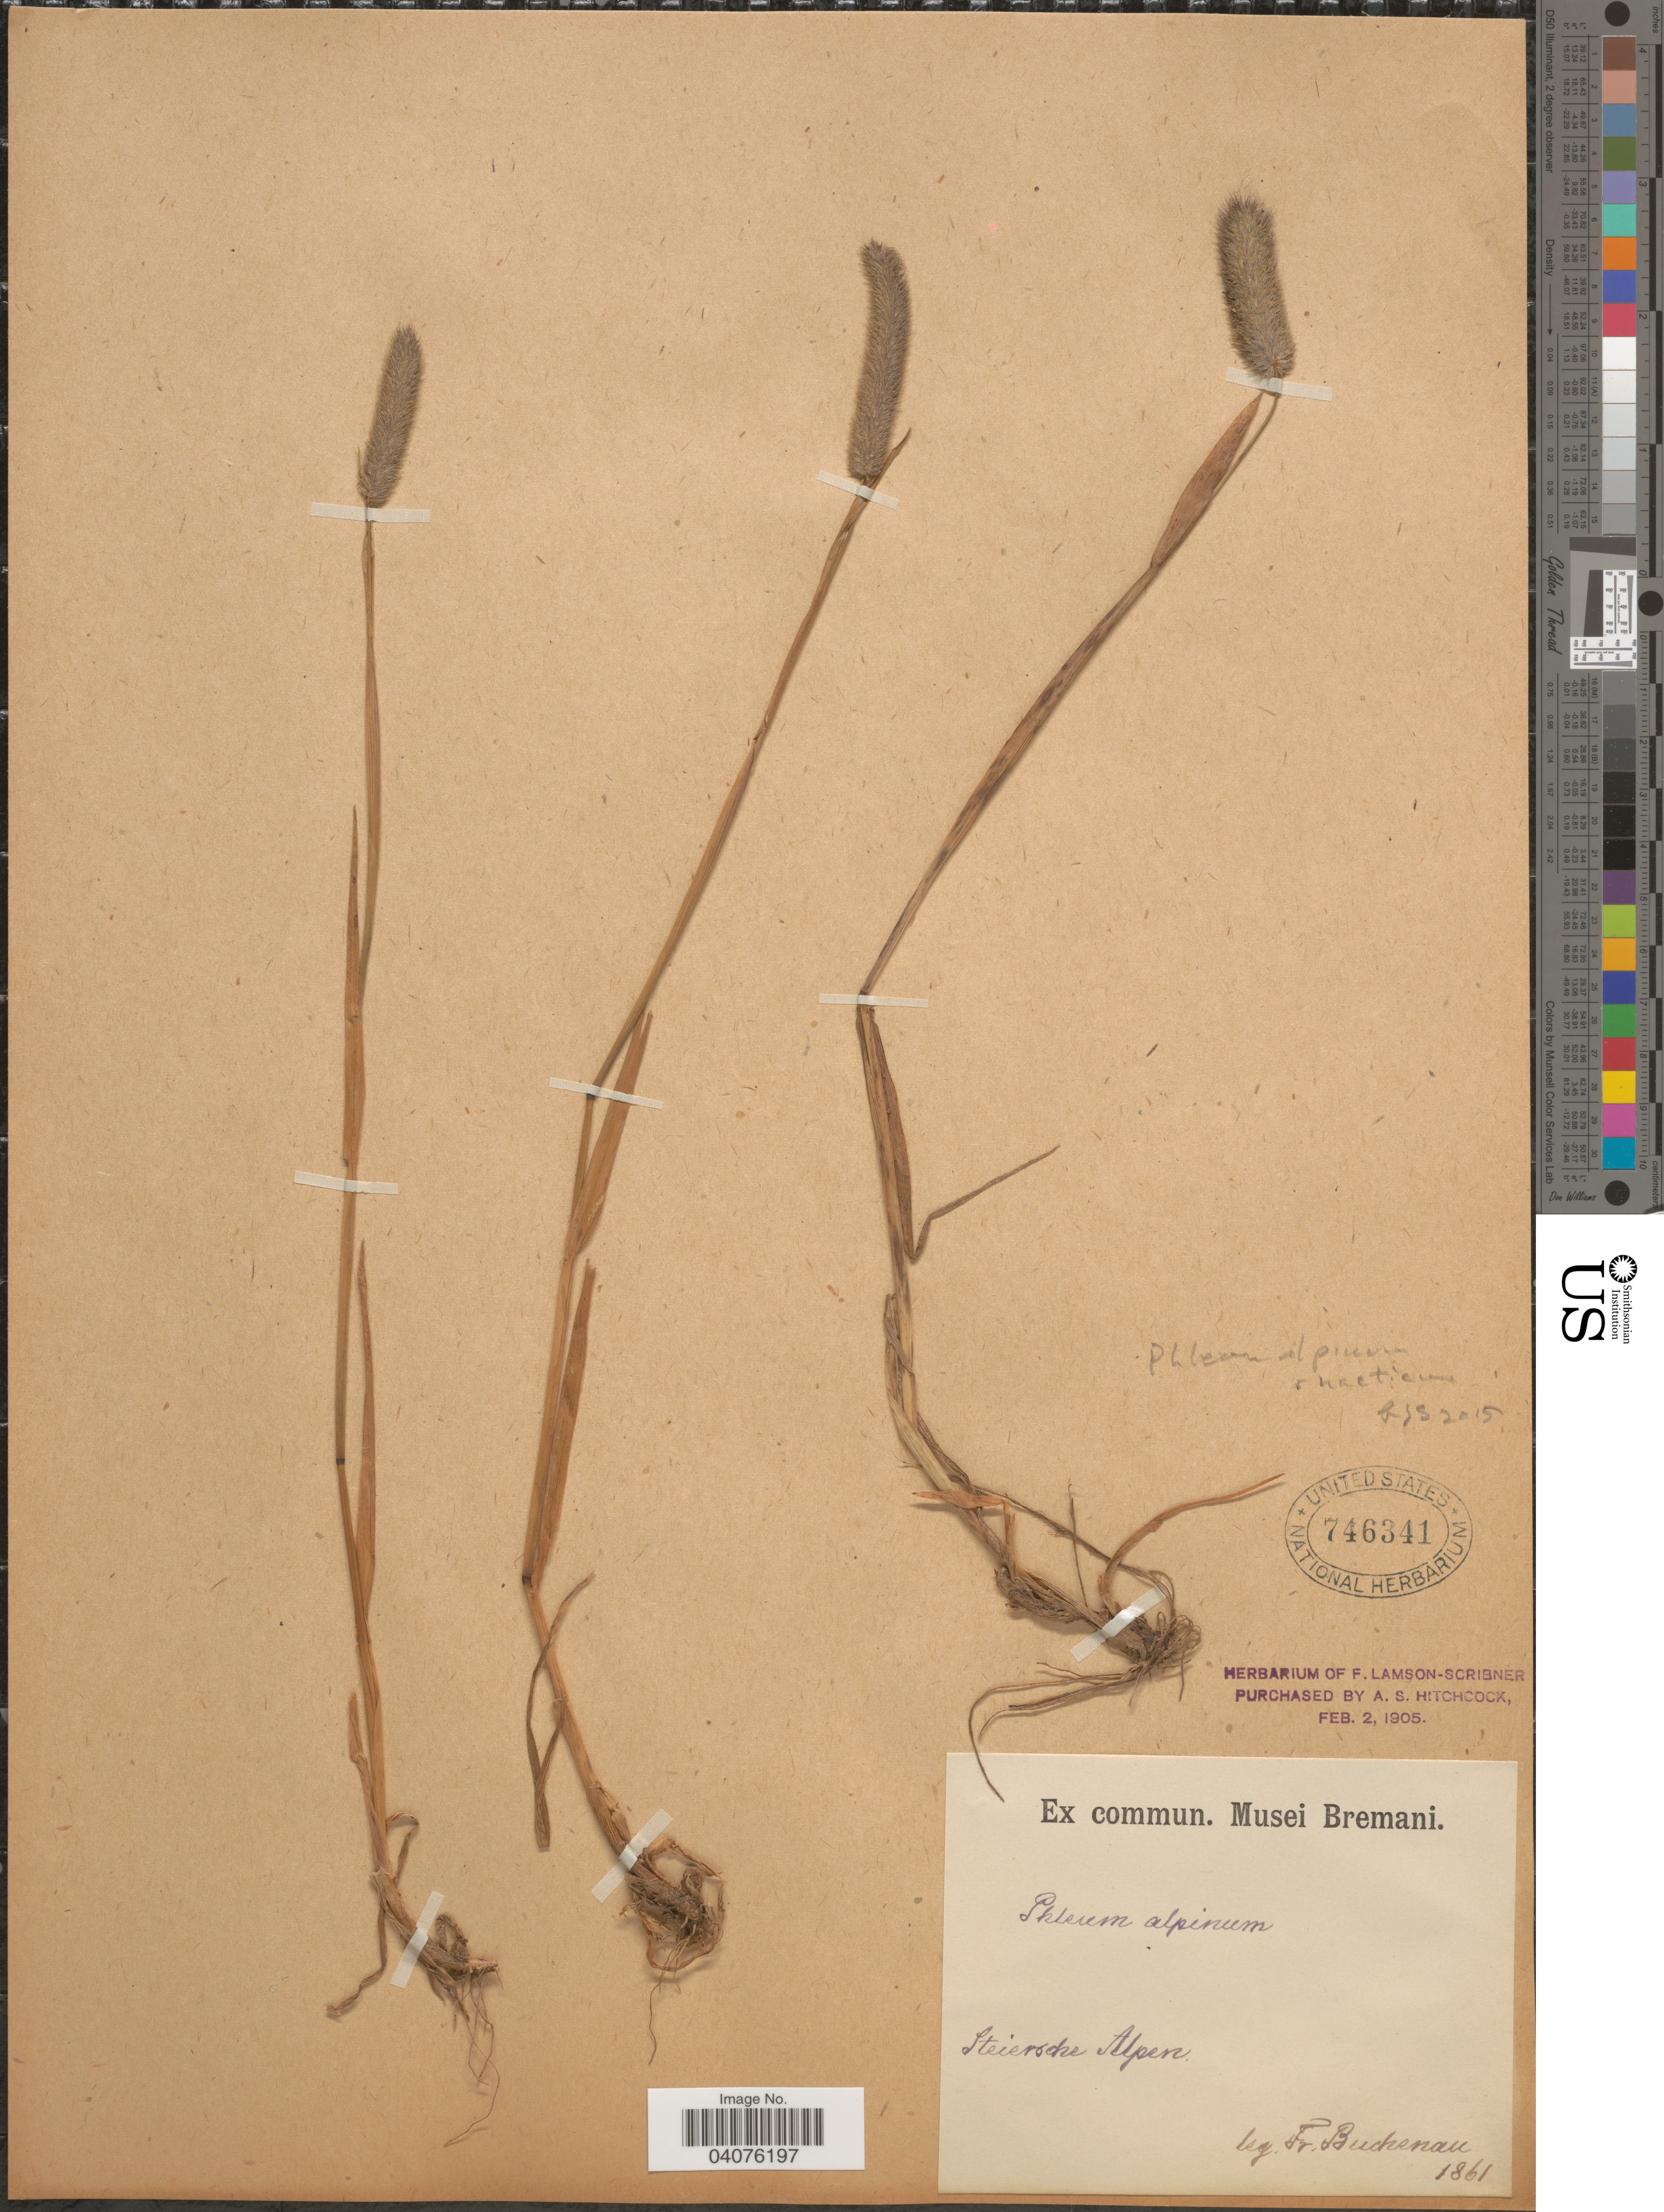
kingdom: Plantae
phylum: Tracheophyta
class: Liliopsida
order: Poales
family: Poaceae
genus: Phleum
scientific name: Phleum alpinum subsp. rhaeticum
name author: Humphries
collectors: F. Buchenau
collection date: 1861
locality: Steiersche Alpen.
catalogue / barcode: US 746341